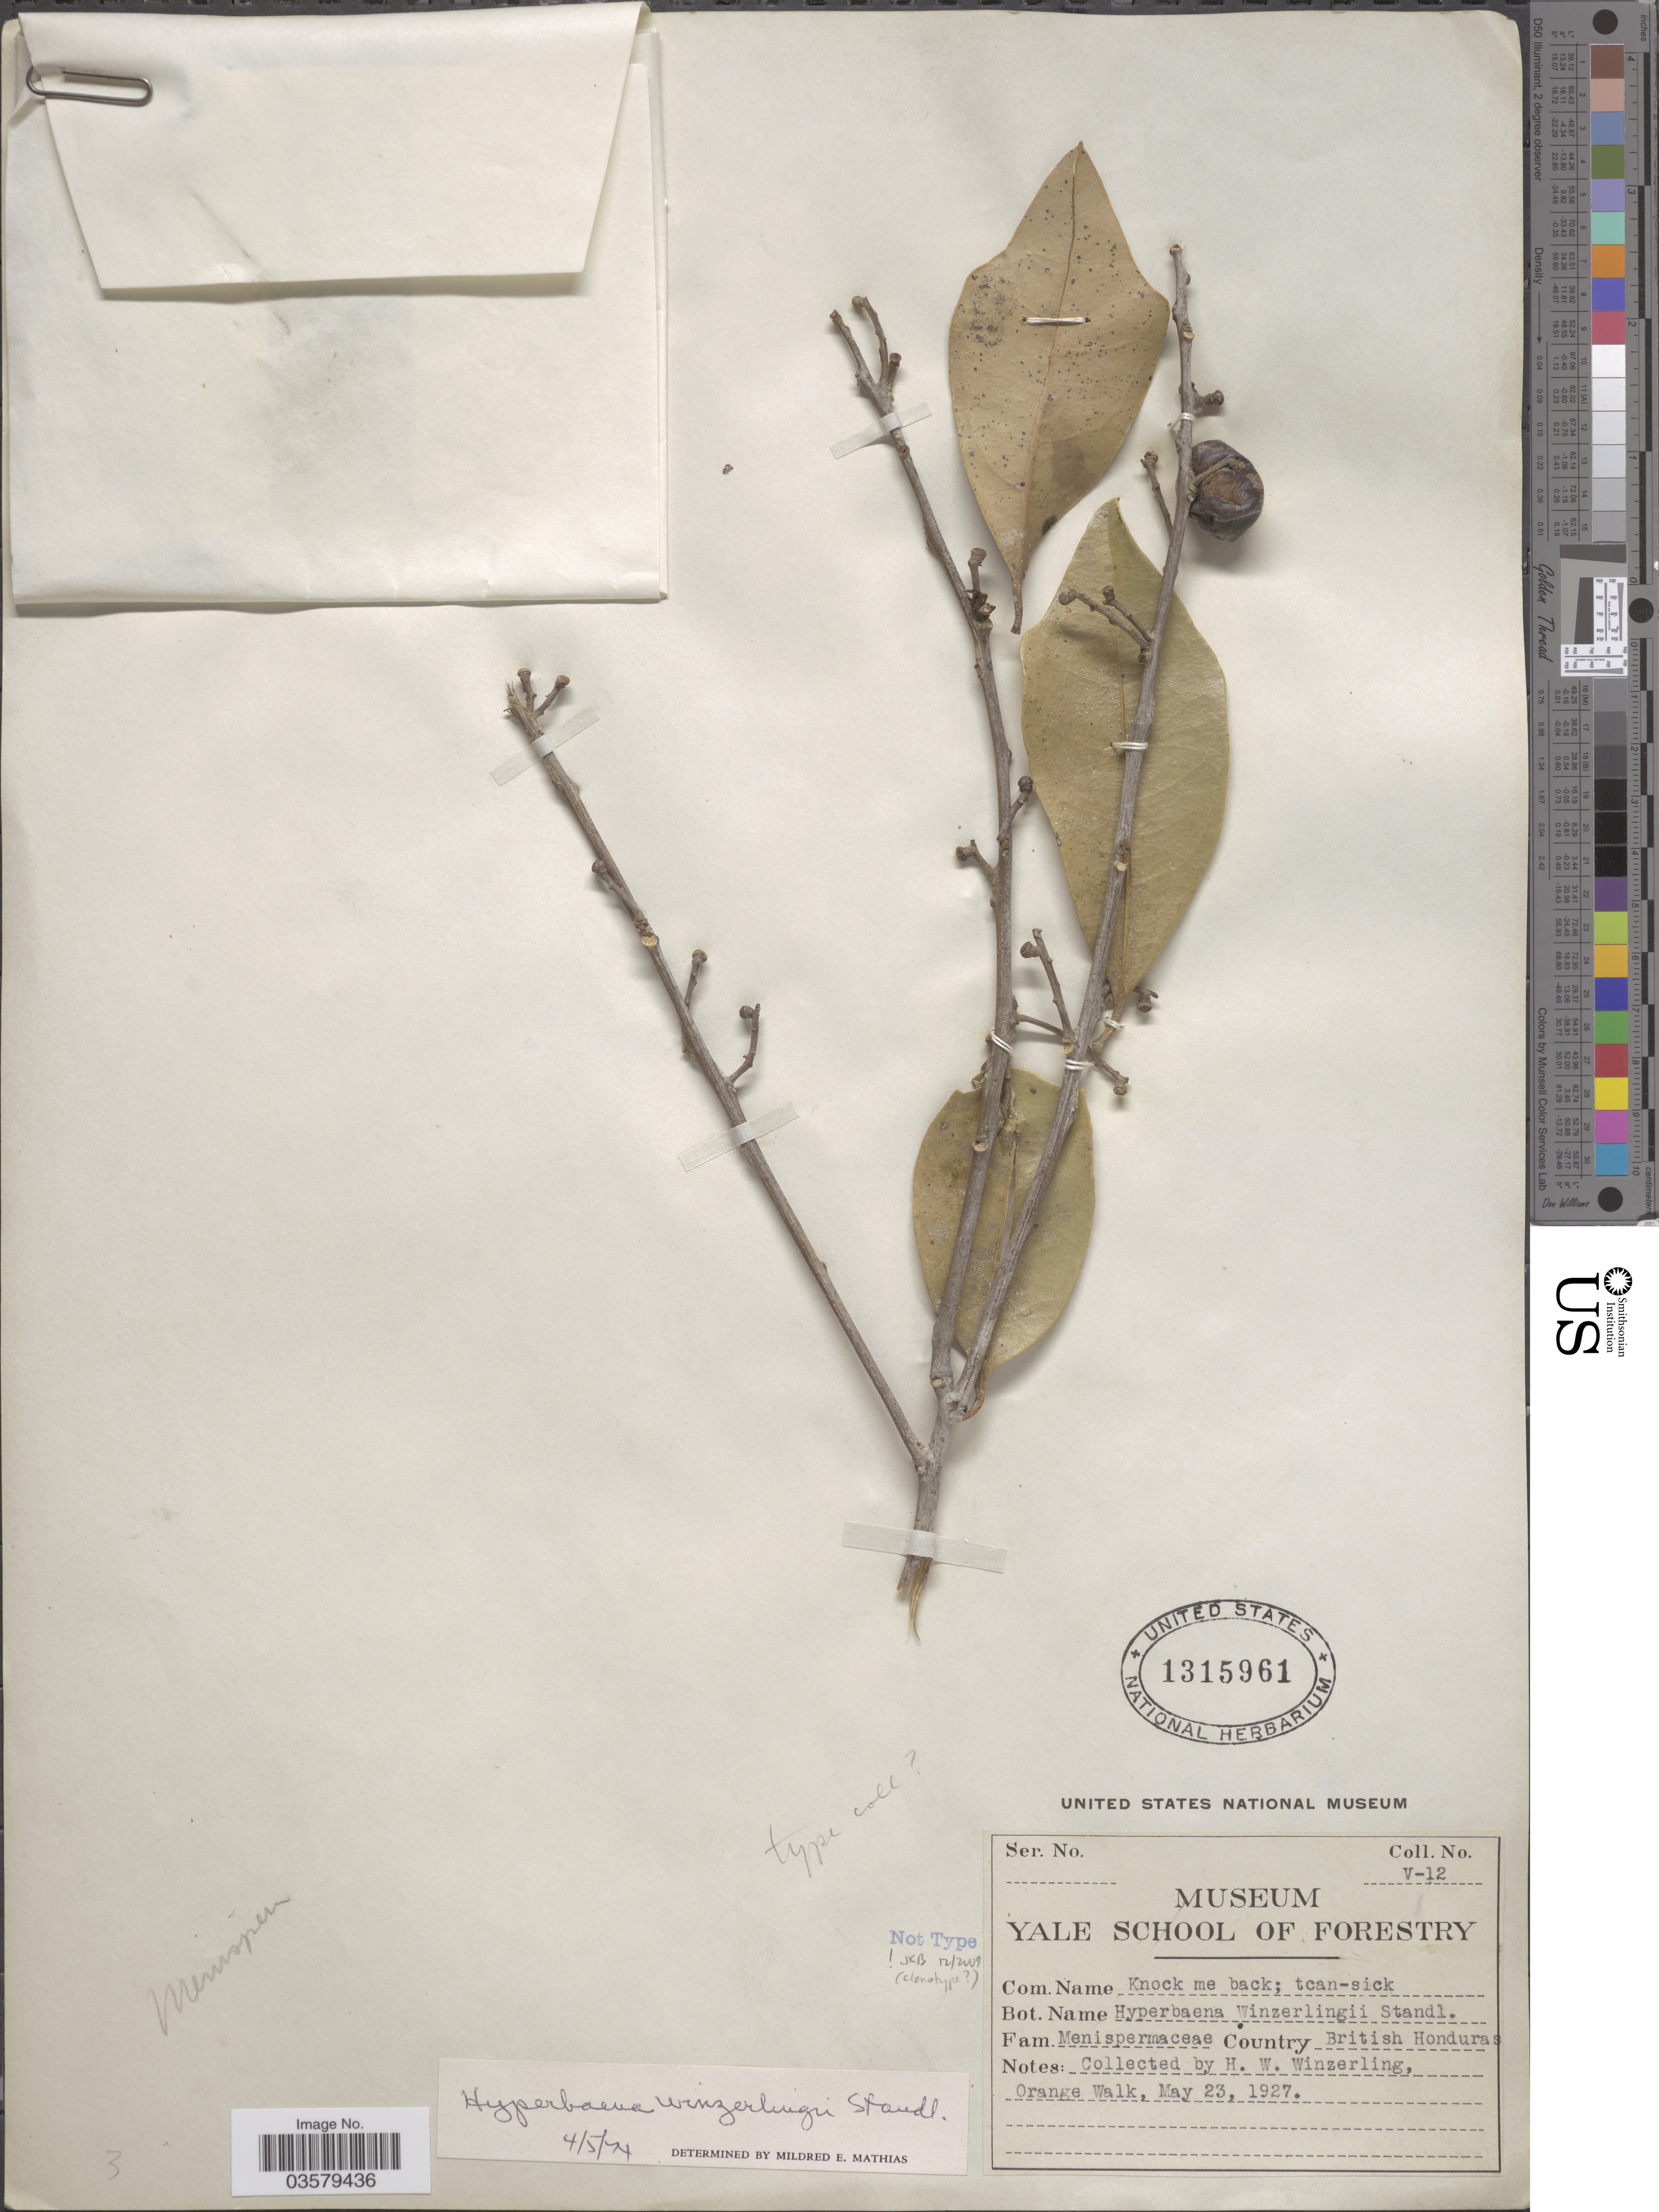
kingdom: Plantae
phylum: Tracheophyta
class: Magnoliopsida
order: Ranunculales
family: Menispermaceae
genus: Hyperbaena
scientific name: Hyperbaena winzerlingii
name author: Standl.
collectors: H. Winzerling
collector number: V-12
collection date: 1927-05-23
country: Belize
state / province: Orange Walk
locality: British Honduras.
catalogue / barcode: US 1315961